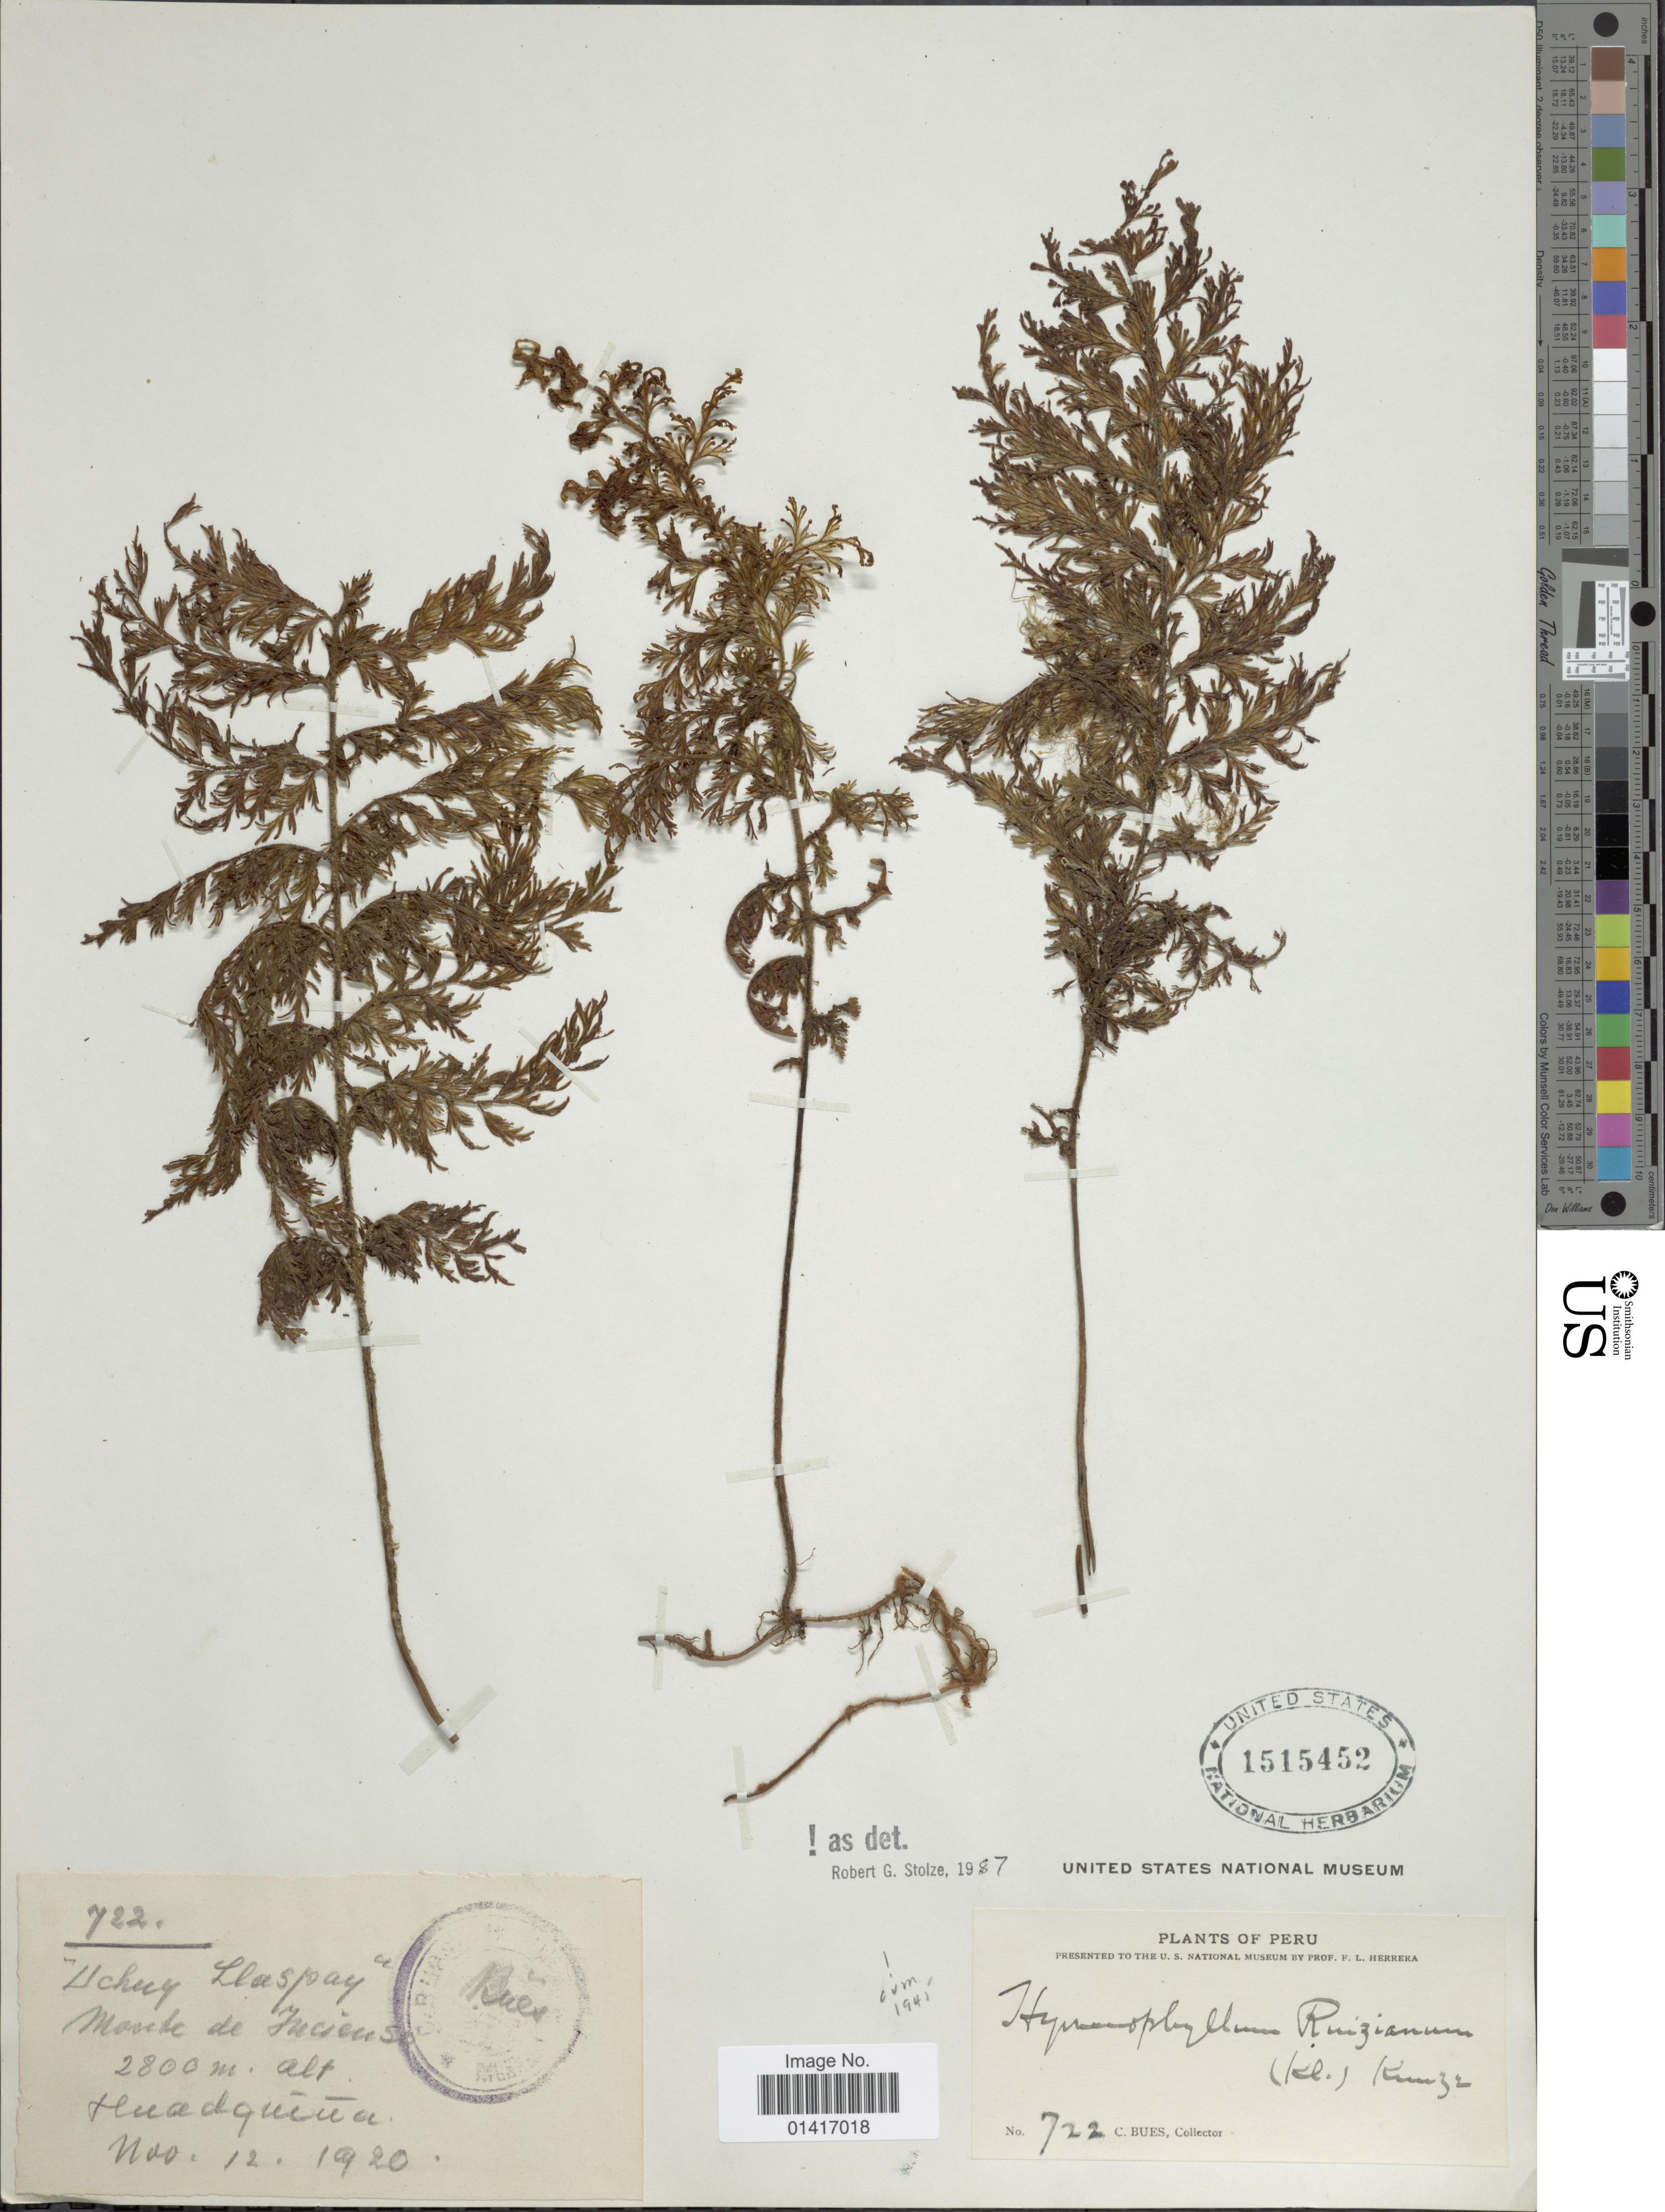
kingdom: Plantae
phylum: Tracheophyta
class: Polypodiopsida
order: Hymenophyllales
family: Hymenophyllaceae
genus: Hymenophyllum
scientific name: Hymenophyllum ruizianum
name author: (Klotzsch) Kunze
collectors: C. Bues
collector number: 722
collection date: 1920-11-12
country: Peru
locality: Uchuy Llaspay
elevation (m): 2800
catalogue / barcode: US 1515452